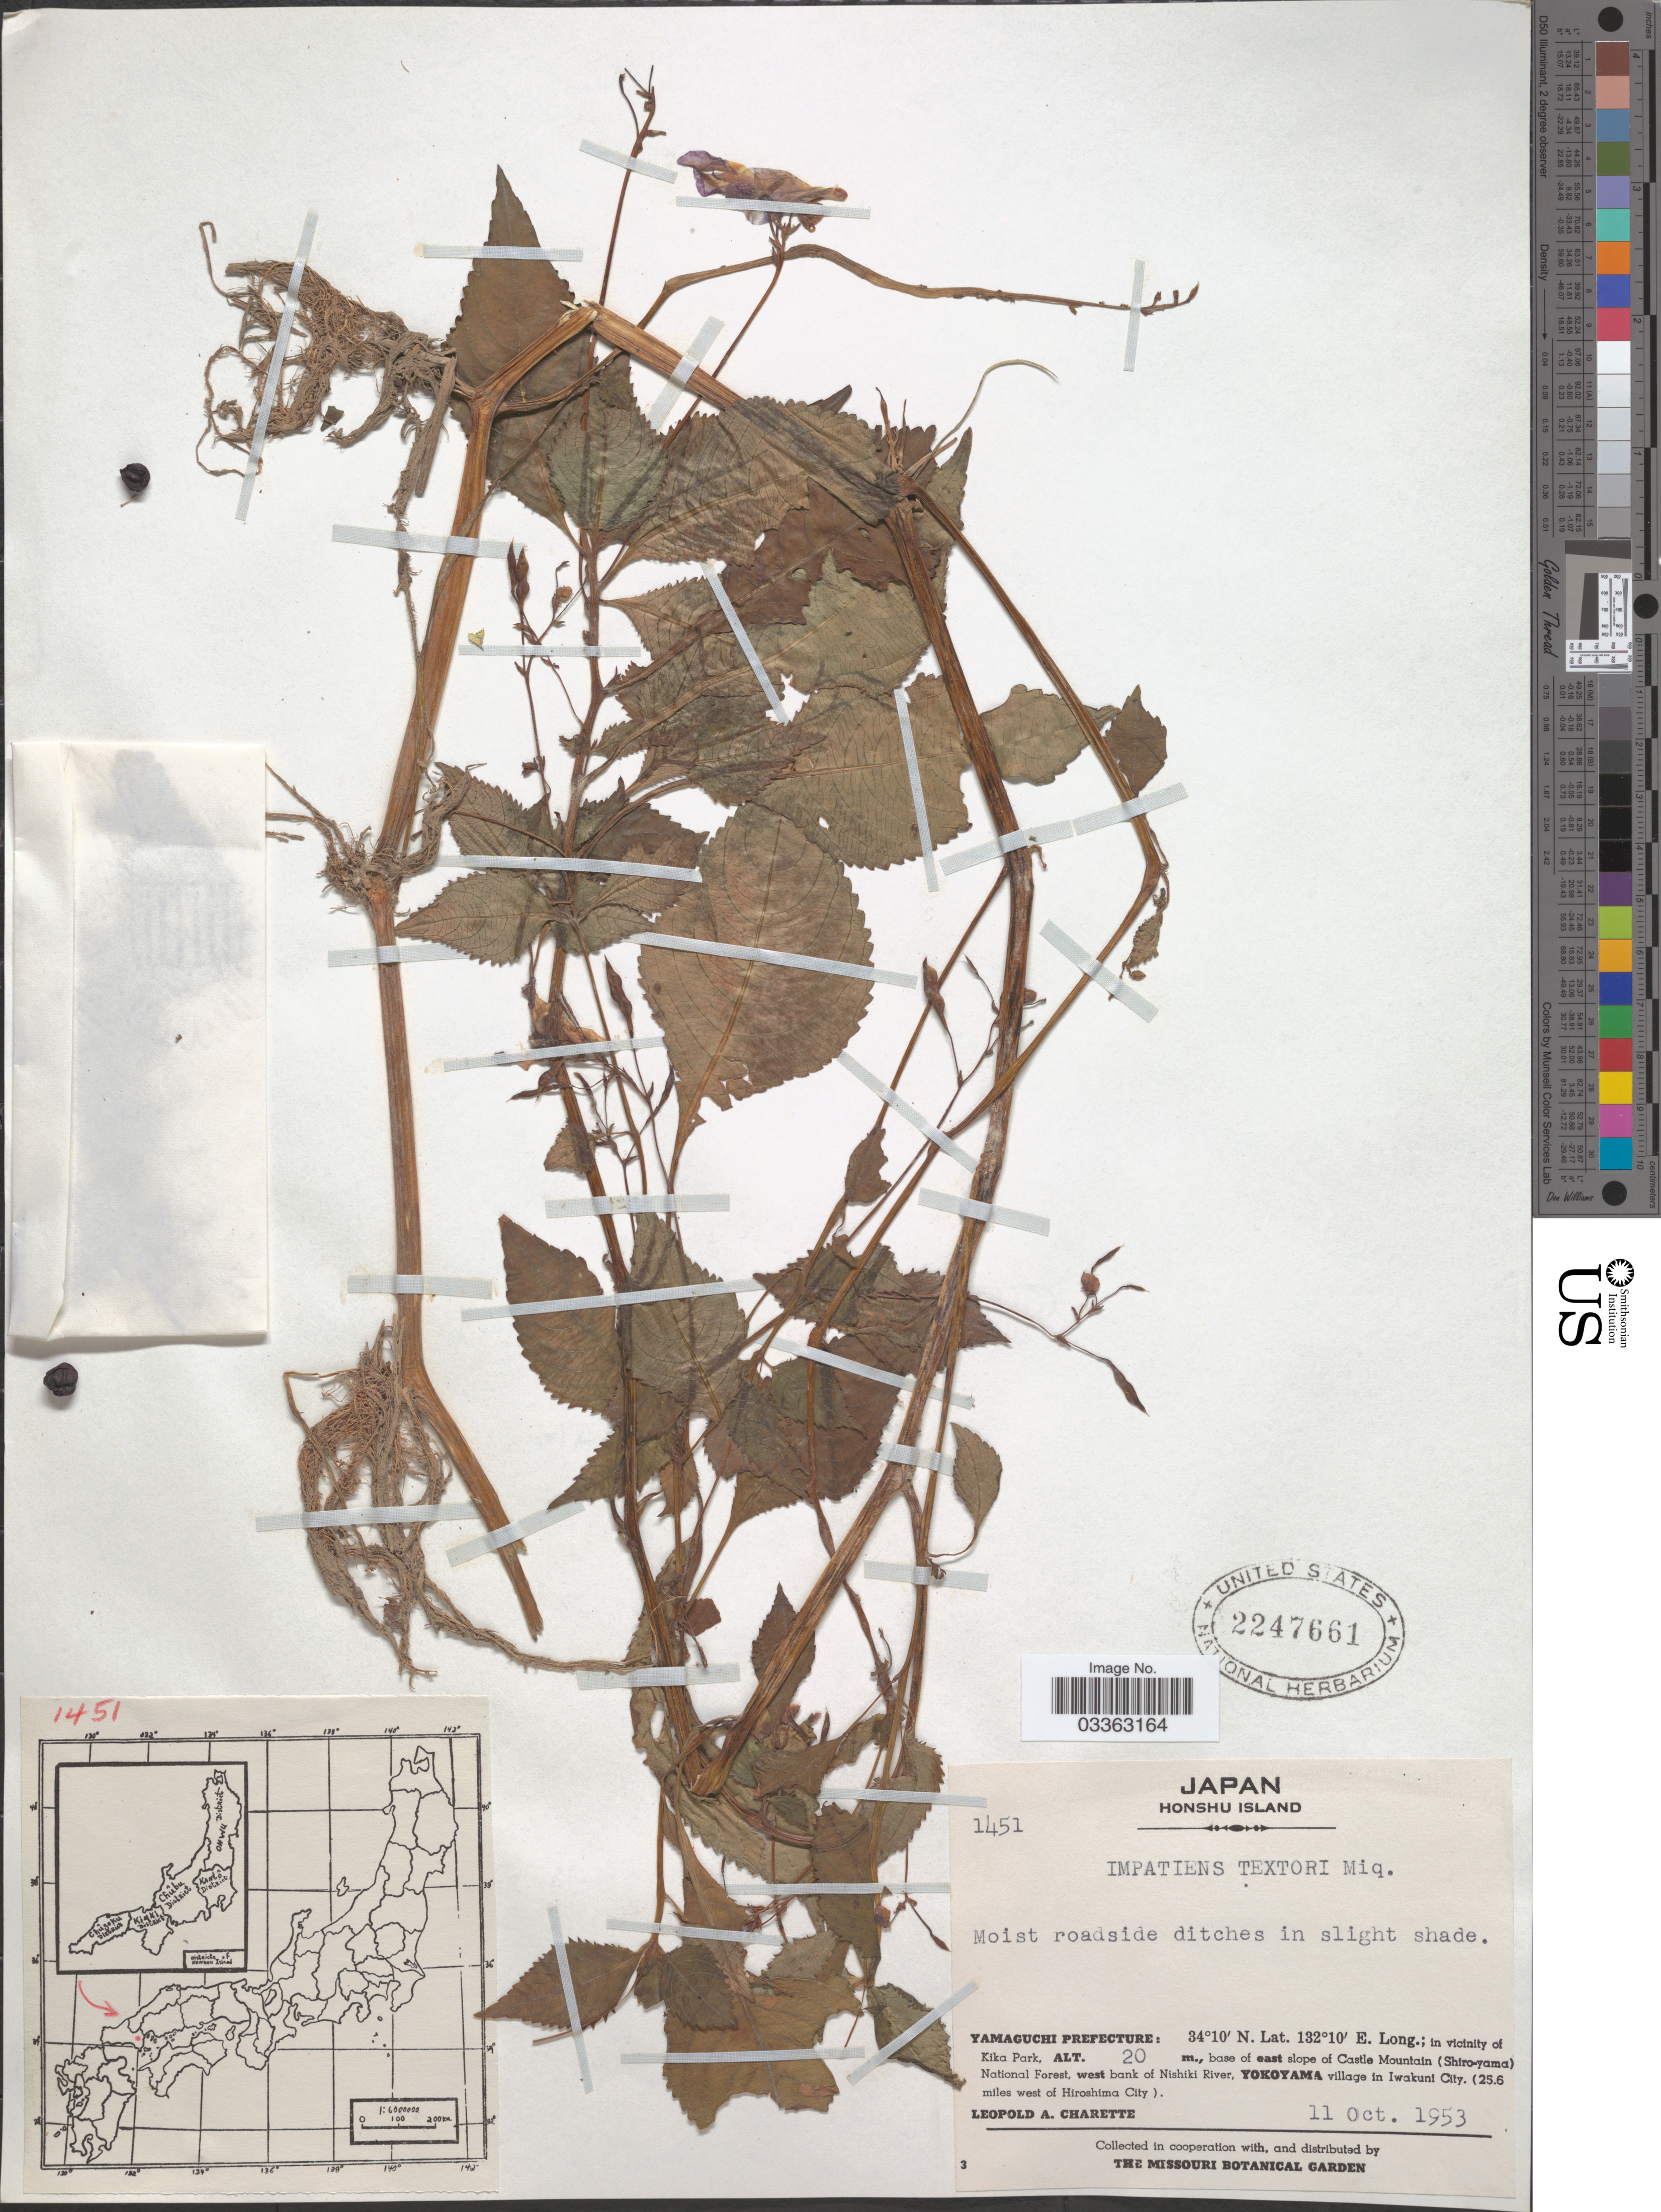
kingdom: Plantae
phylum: Tracheophyta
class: Magnoliopsida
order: Ericales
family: Balsaminaceae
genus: Impatiens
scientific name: Impatiens textorii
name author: Miq.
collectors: L. A. Charette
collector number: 1451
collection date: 1953-10-11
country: Japan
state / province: Yamaguti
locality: Honshu Island, Yamaguchi Prefecture: in vicinity of Kika Park, base of east slope of Castle Mountain (Shiro-yama) National Forest, west bank of Nishiki River, Yokoyama village in Iwakuni City (25.6 miles west of Hiroshima City).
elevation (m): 20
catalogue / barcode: US 2247661